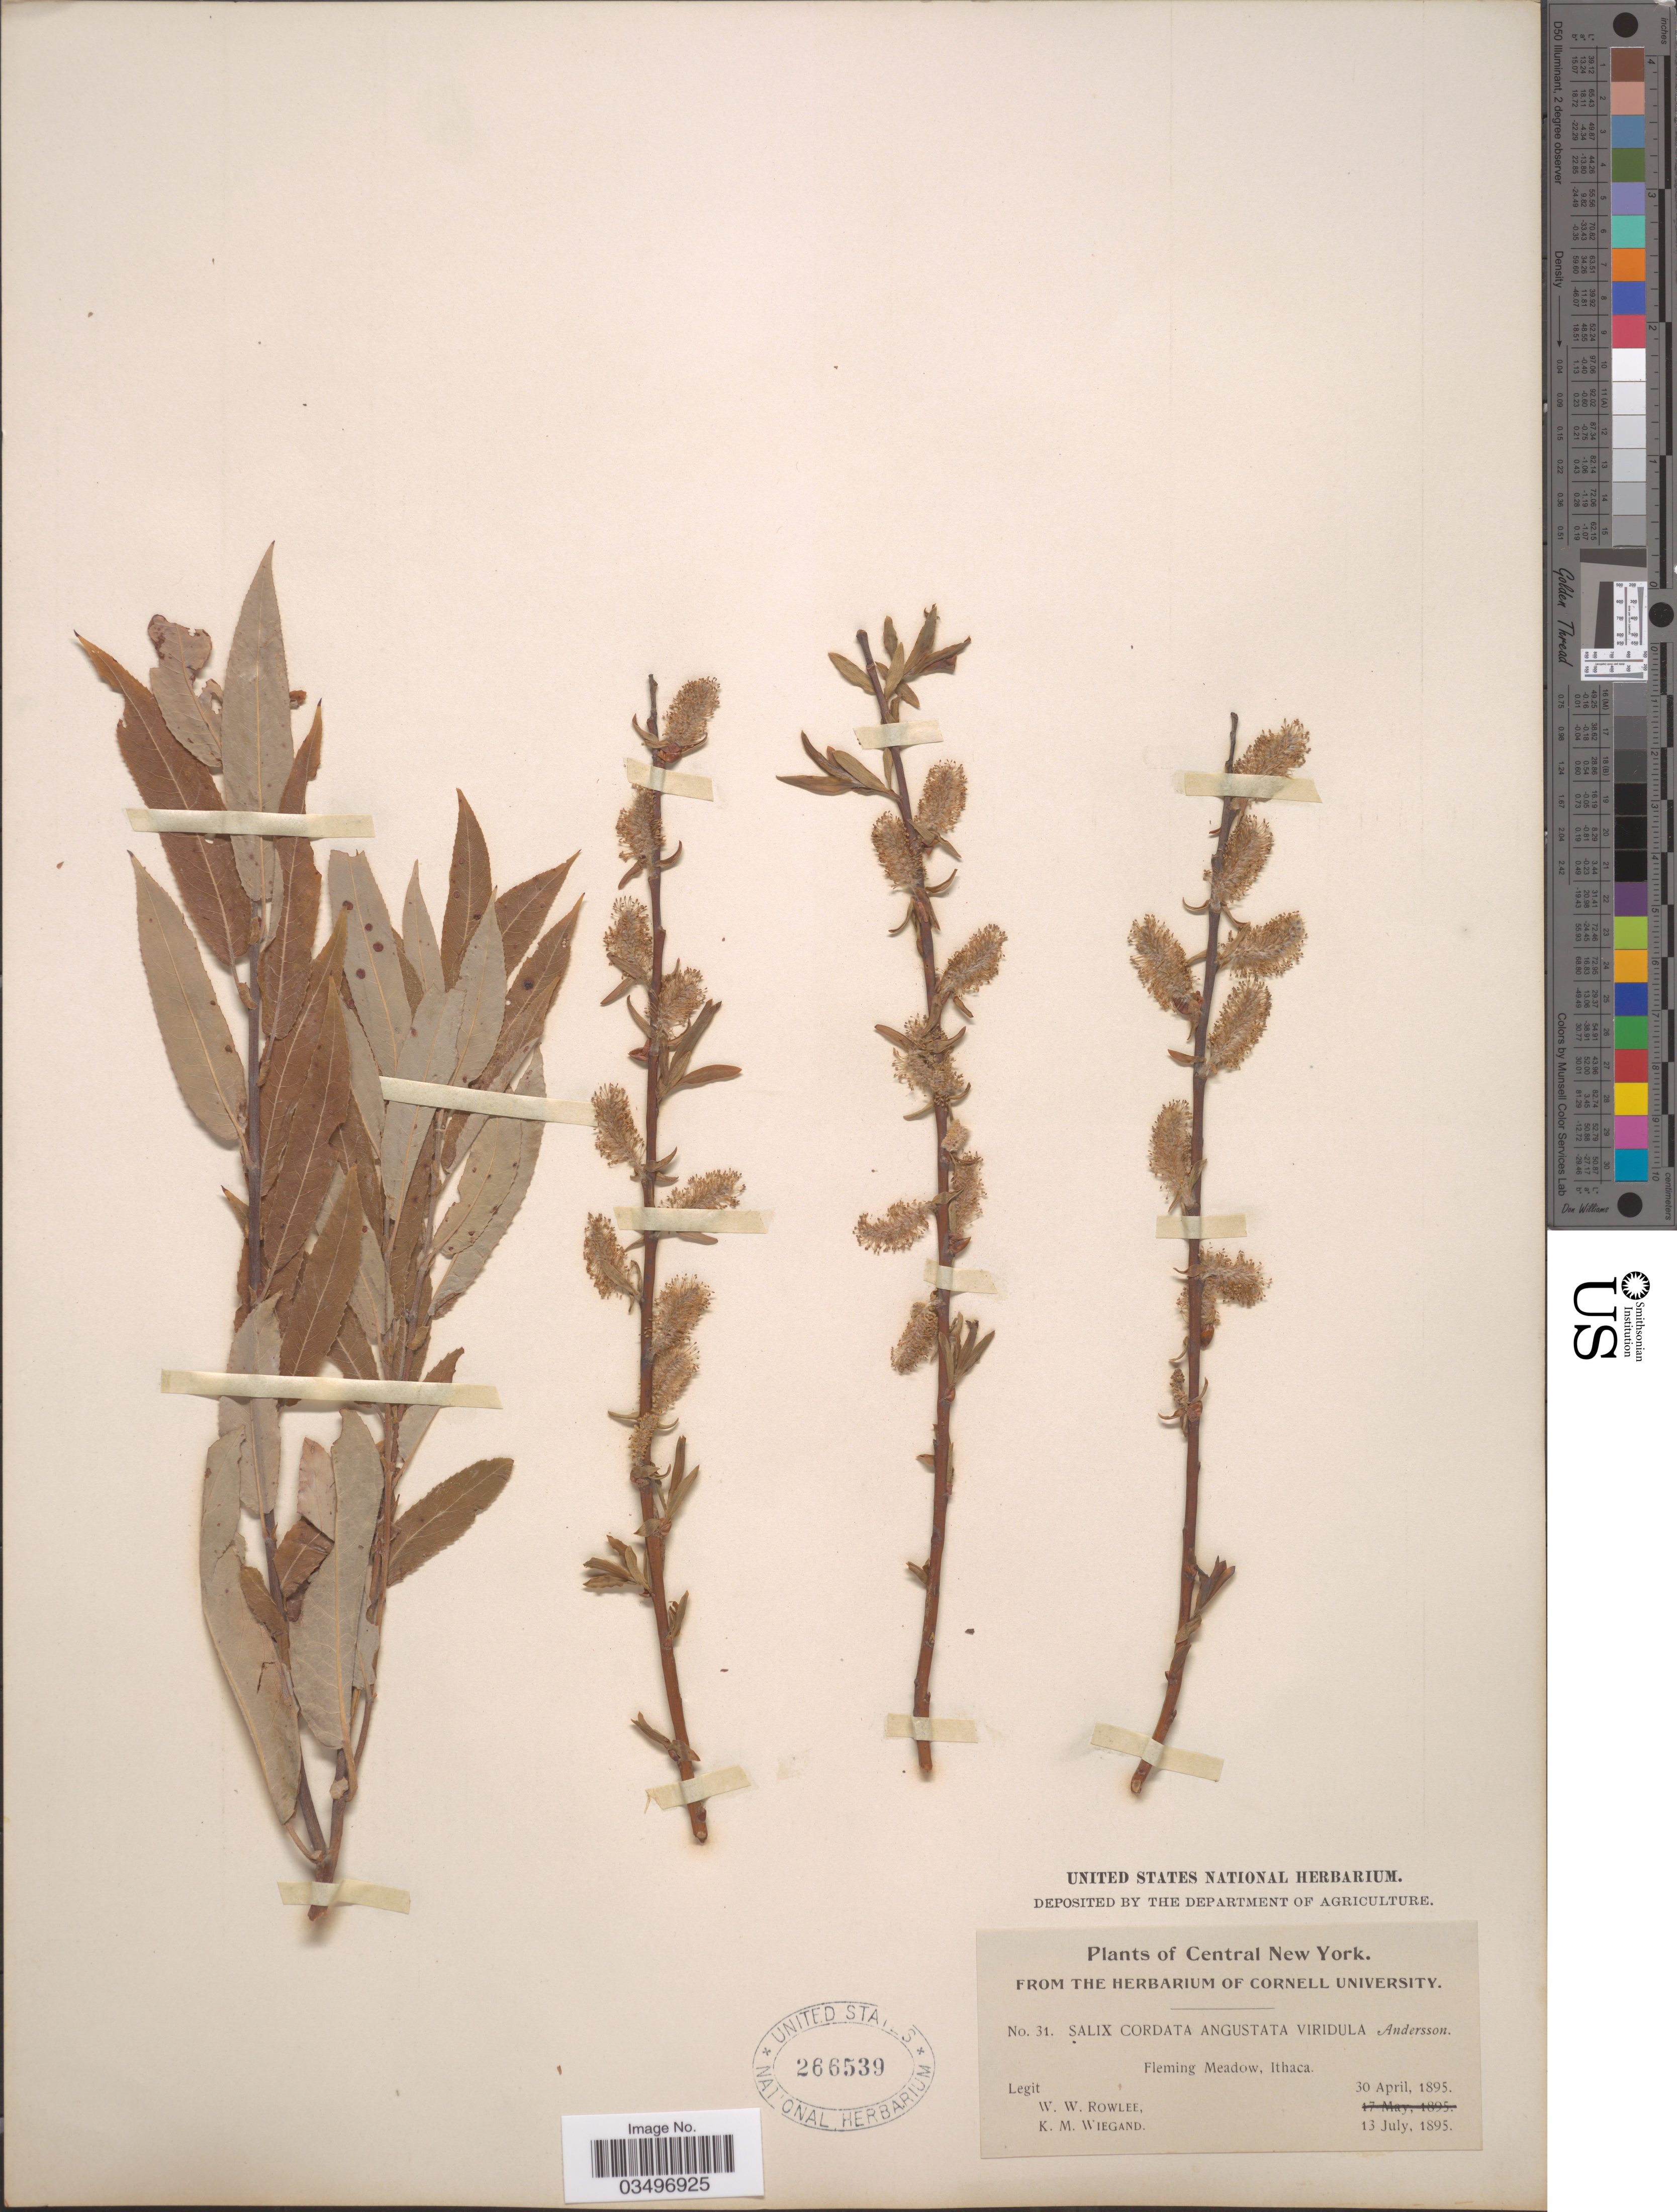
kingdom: Plantae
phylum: Tracheophyta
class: Magnoliopsida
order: Malpighiales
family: Salicaceae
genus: Salix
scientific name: Salix eriocephala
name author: Michx.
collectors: W. W. Rowlee & K. M. Wiegand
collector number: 31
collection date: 1895-04-30/1895-07-13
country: United States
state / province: New York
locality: Central New York. Fleming Meadow, Ithaca.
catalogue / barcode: US 266539